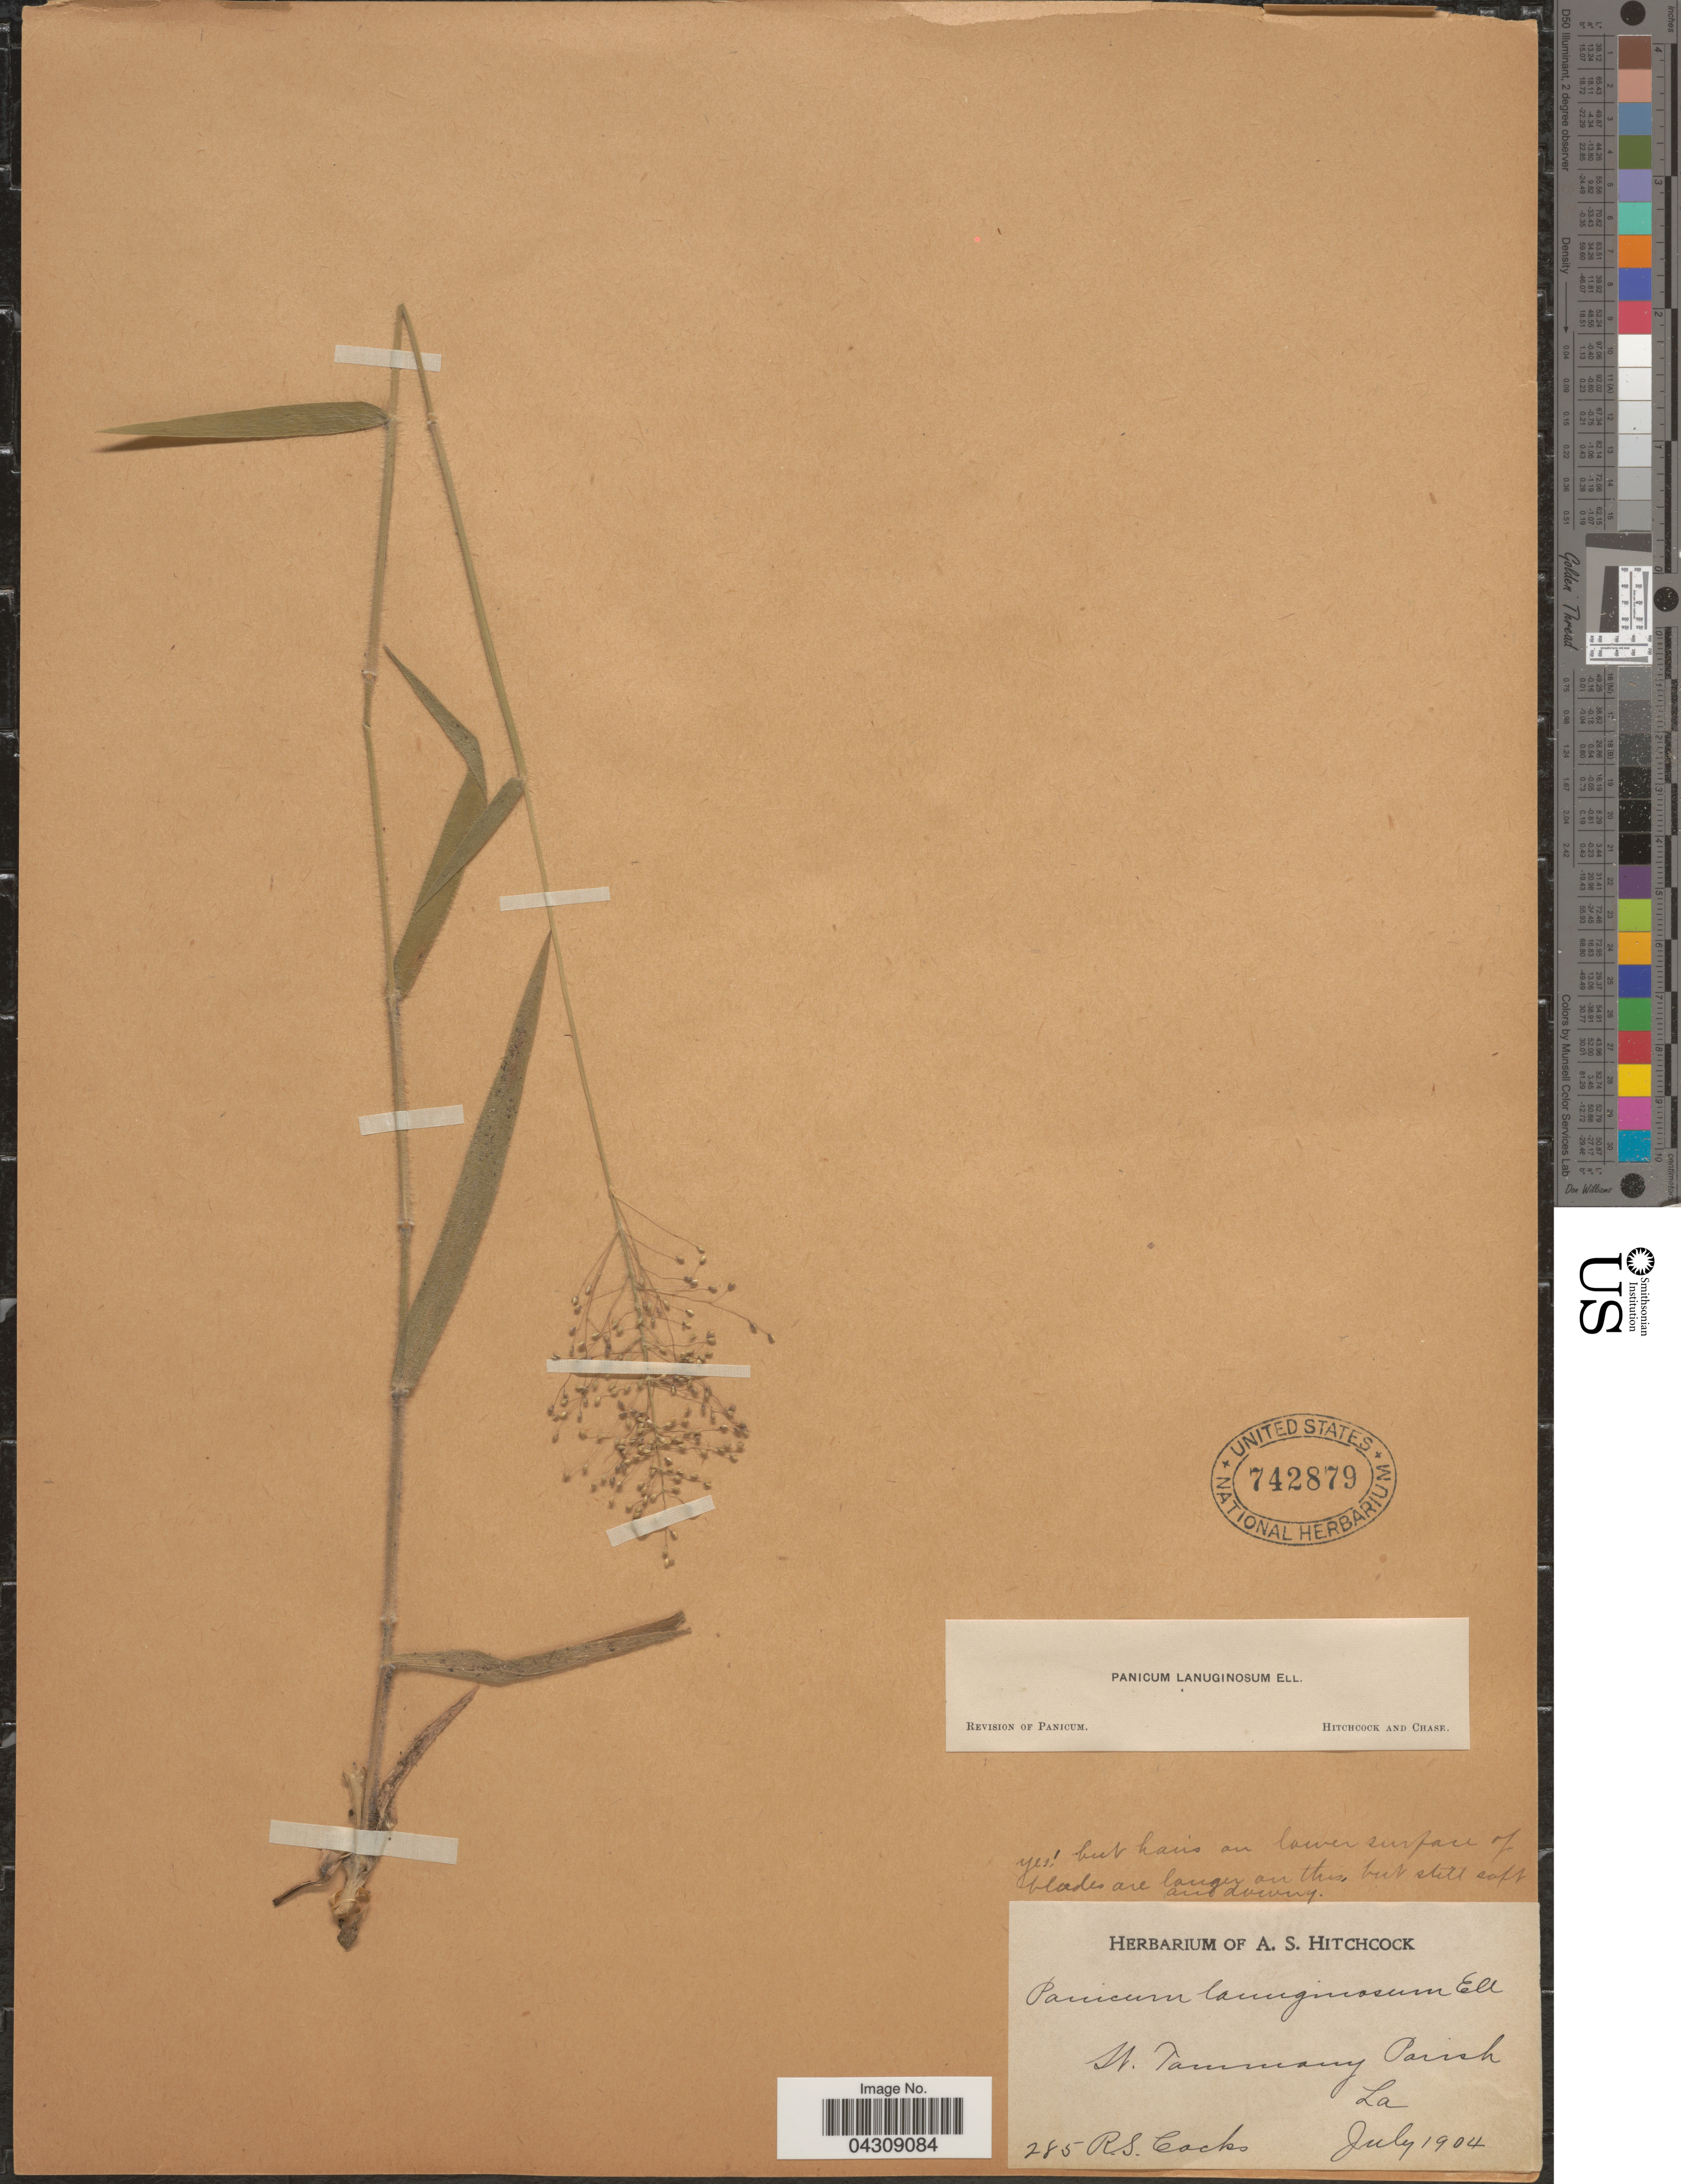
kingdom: Plantae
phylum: Tracheophyta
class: Liliopsida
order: Poales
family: Poaceae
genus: Dichanthelium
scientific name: Dichanthelium acuminatum var. acuminatum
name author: (Sw.) Gould & C.A. Clark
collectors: R. Cocks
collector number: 285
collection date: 1904-07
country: United States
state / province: Louisiana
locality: St. Tammany Parish.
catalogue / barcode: US 742879